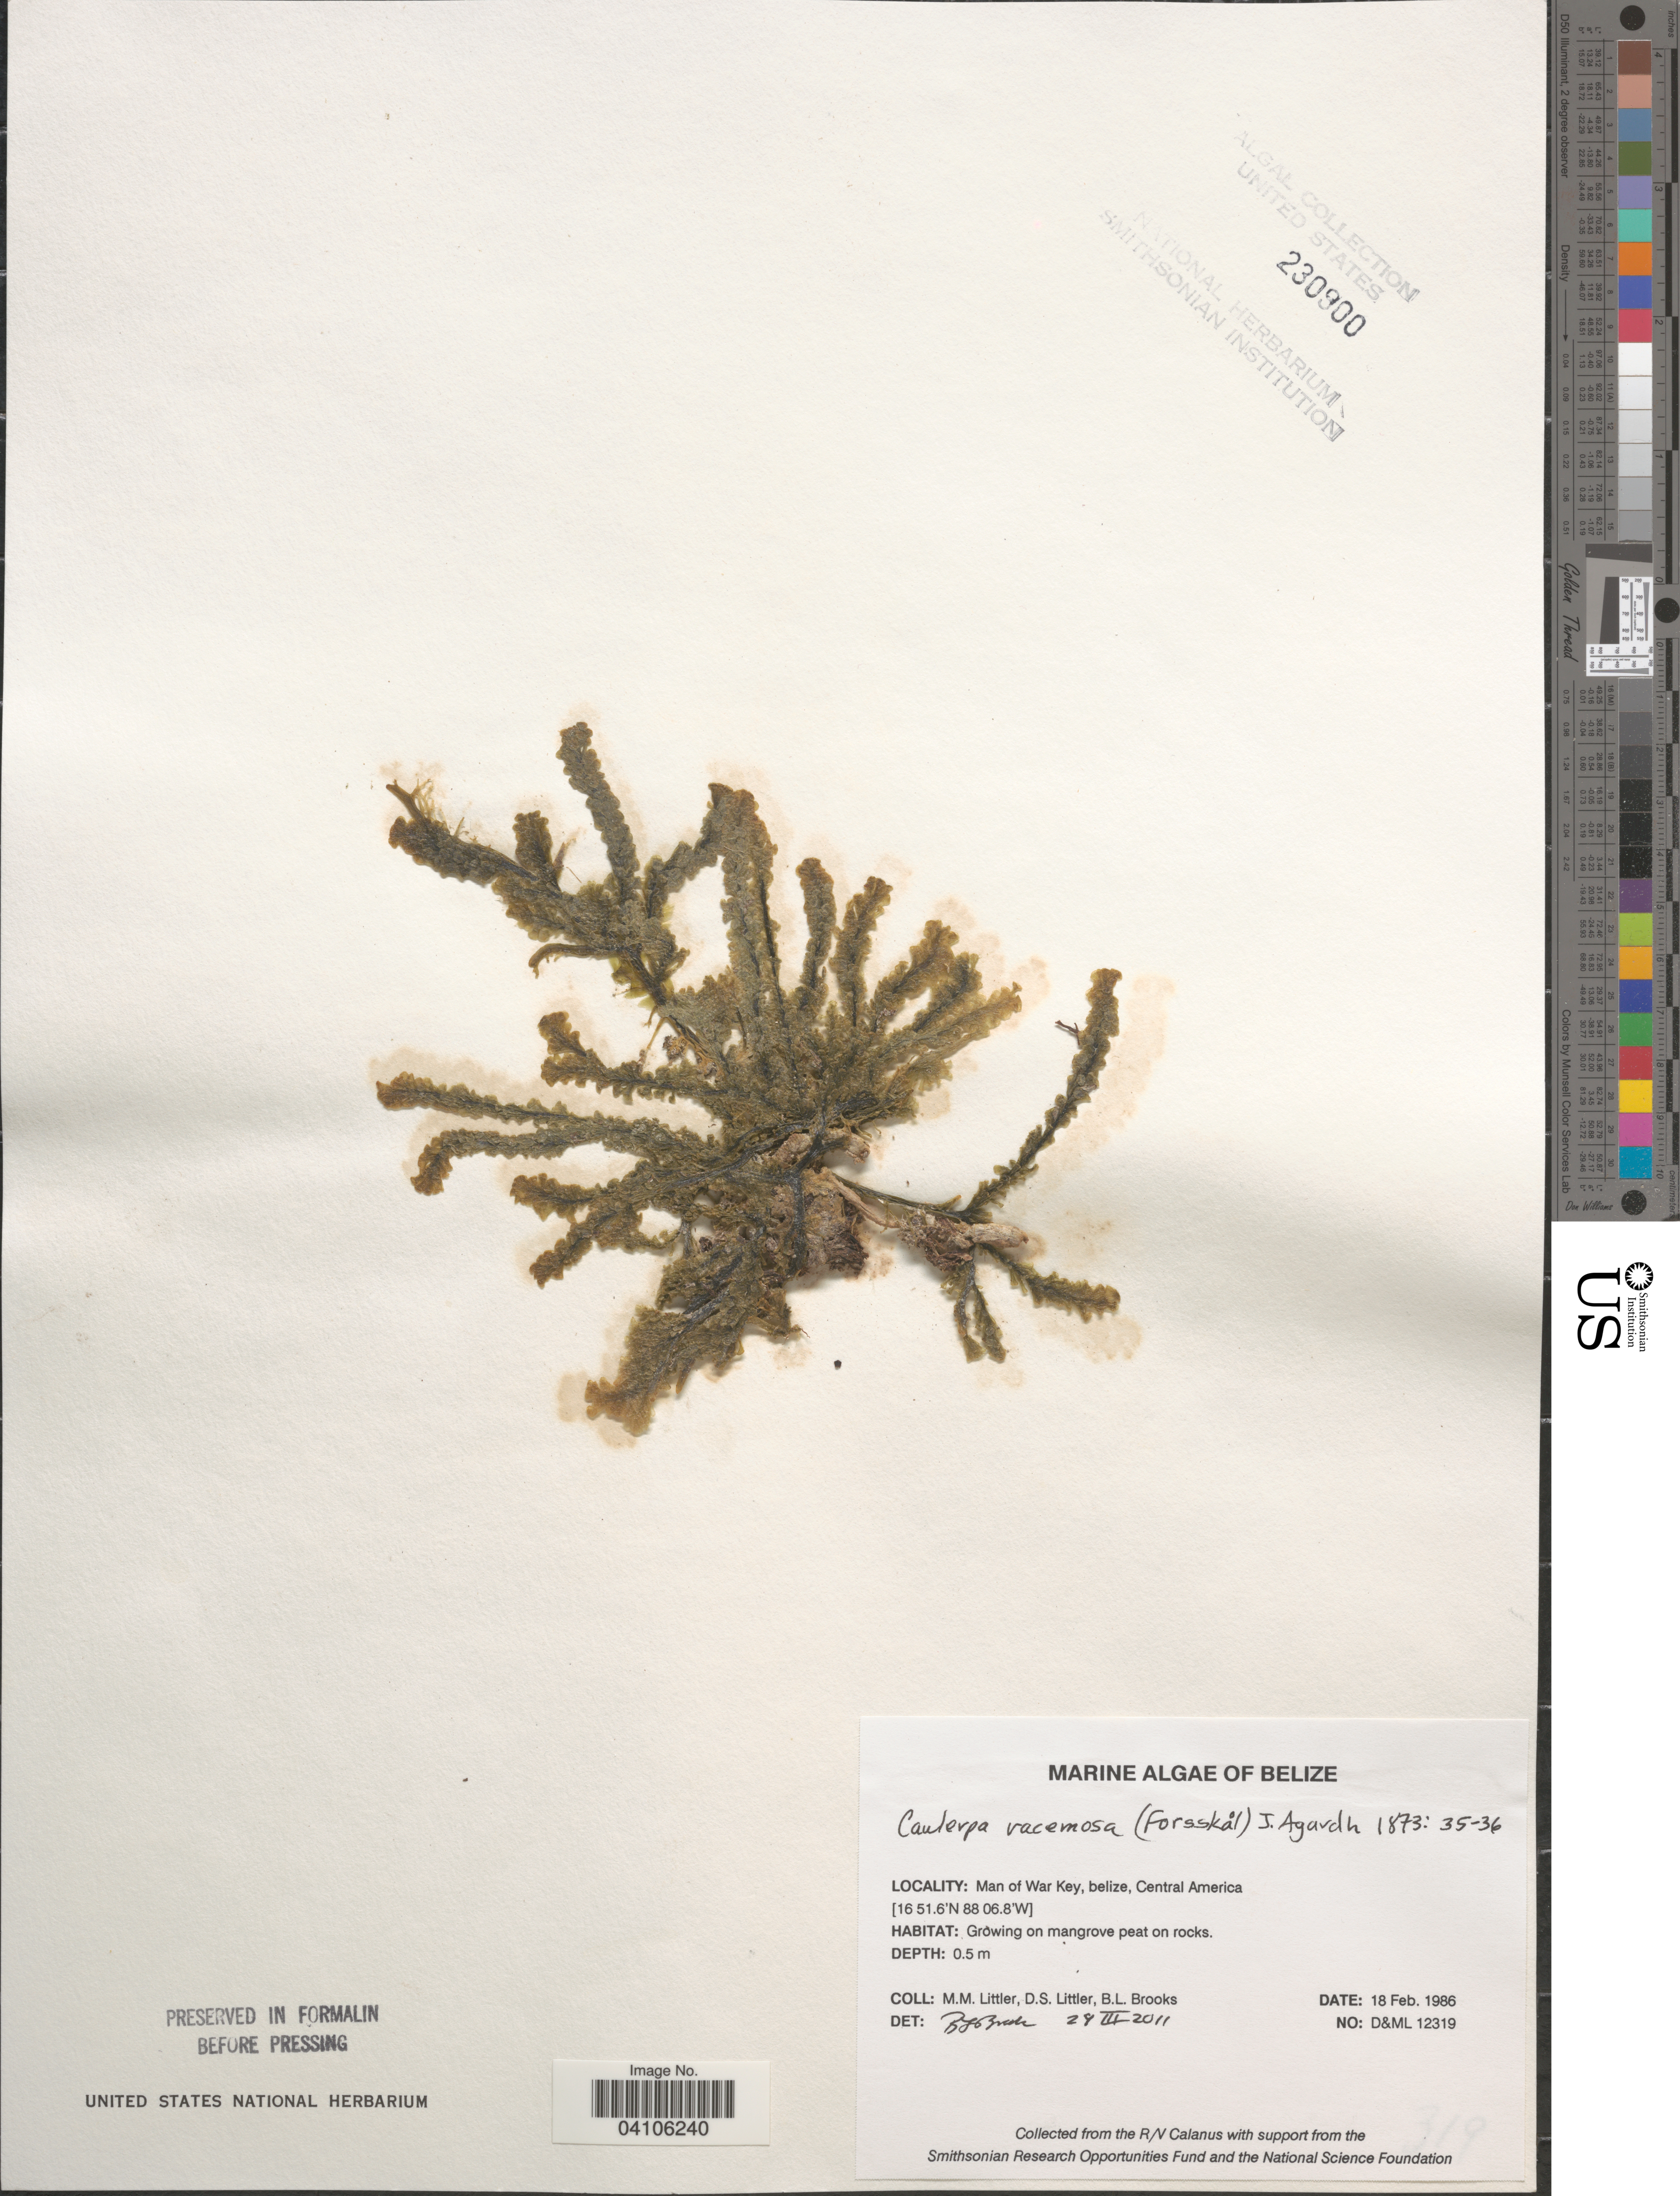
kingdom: Plantae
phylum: Chlorophyta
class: Ulvophyceae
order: Bryopsidales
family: Caulerpaceae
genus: Caulerpa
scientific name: Caulerpa racemosa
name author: (Forssk.) J. Agardh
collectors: D. S. Littler & B. Brooks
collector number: D&ML12319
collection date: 1986-02-18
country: Belize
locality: Man of War Key.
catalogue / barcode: US 230900